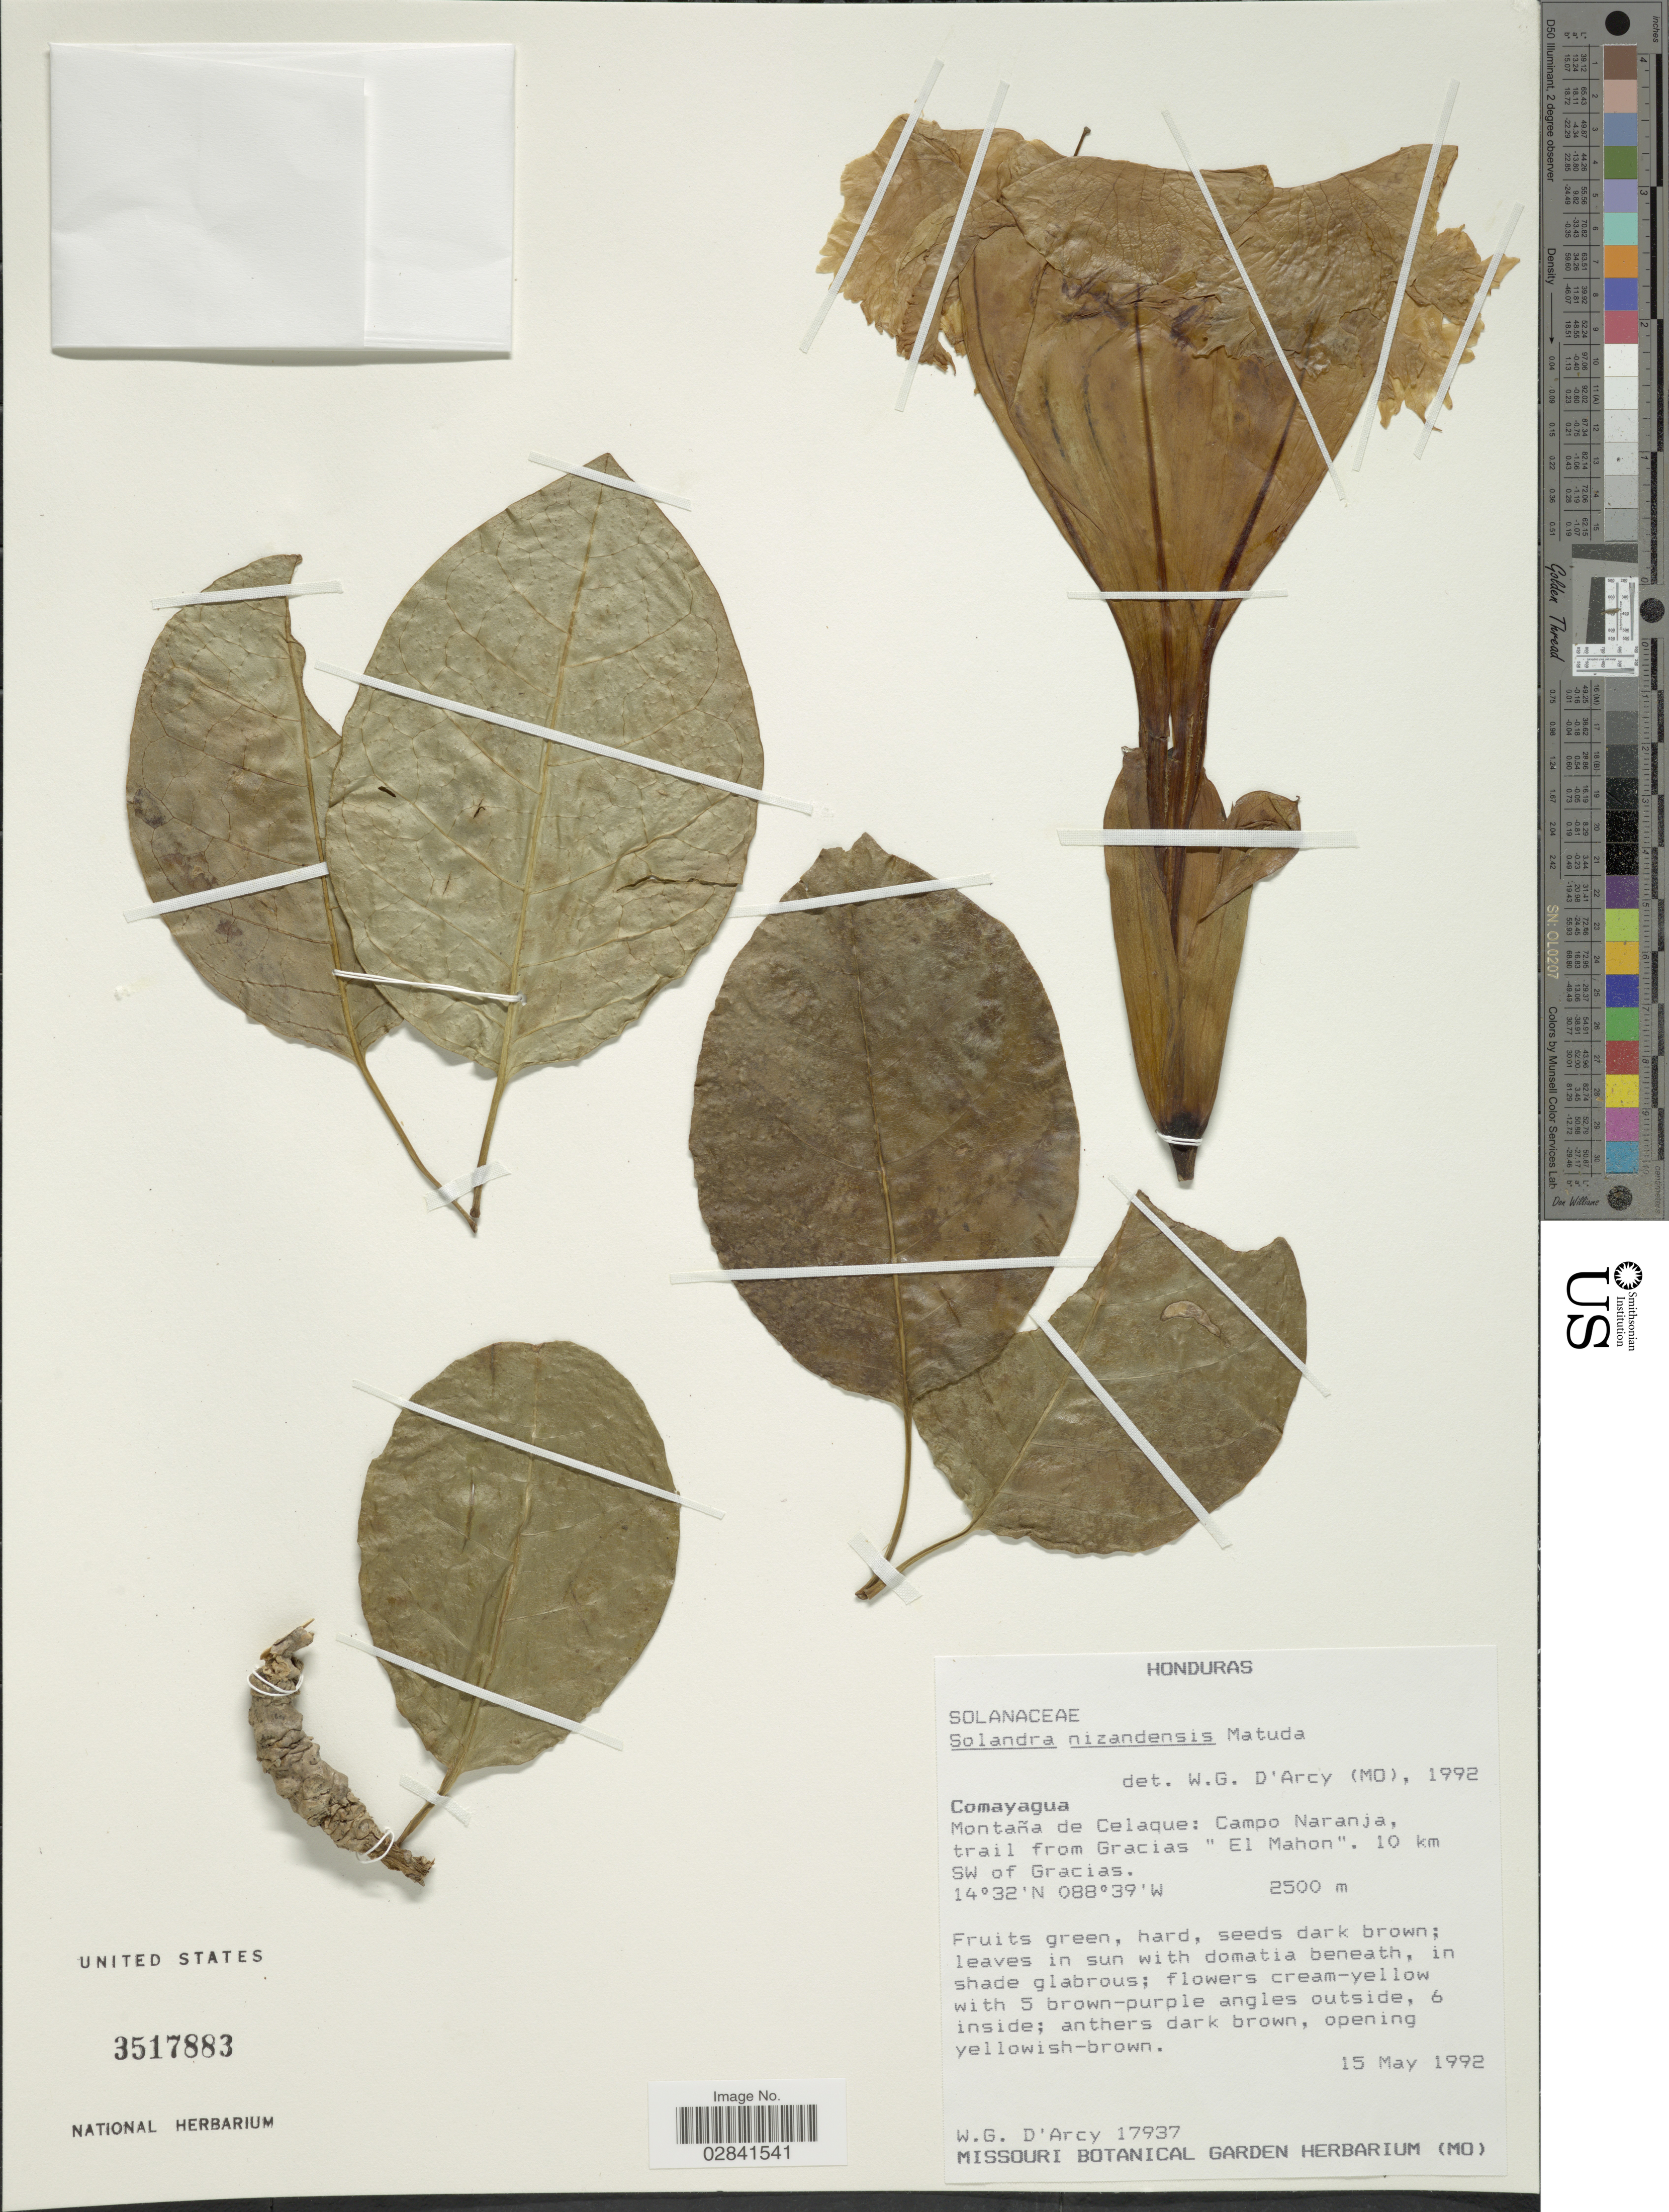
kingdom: Plantae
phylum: Tracheophyta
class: Magnoliopsida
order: Solanales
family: Solanaceae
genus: Solandra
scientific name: Solandra nizandensis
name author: Matuda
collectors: W. G. D'Arcy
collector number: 17937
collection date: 1992-05-15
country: Honduras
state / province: Comayagua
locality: Montaña de Celaque: Campo Naranja, trail from Gracias " El Mahon ". 10 km SW of Gracias.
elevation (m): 2500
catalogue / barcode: US 3517883